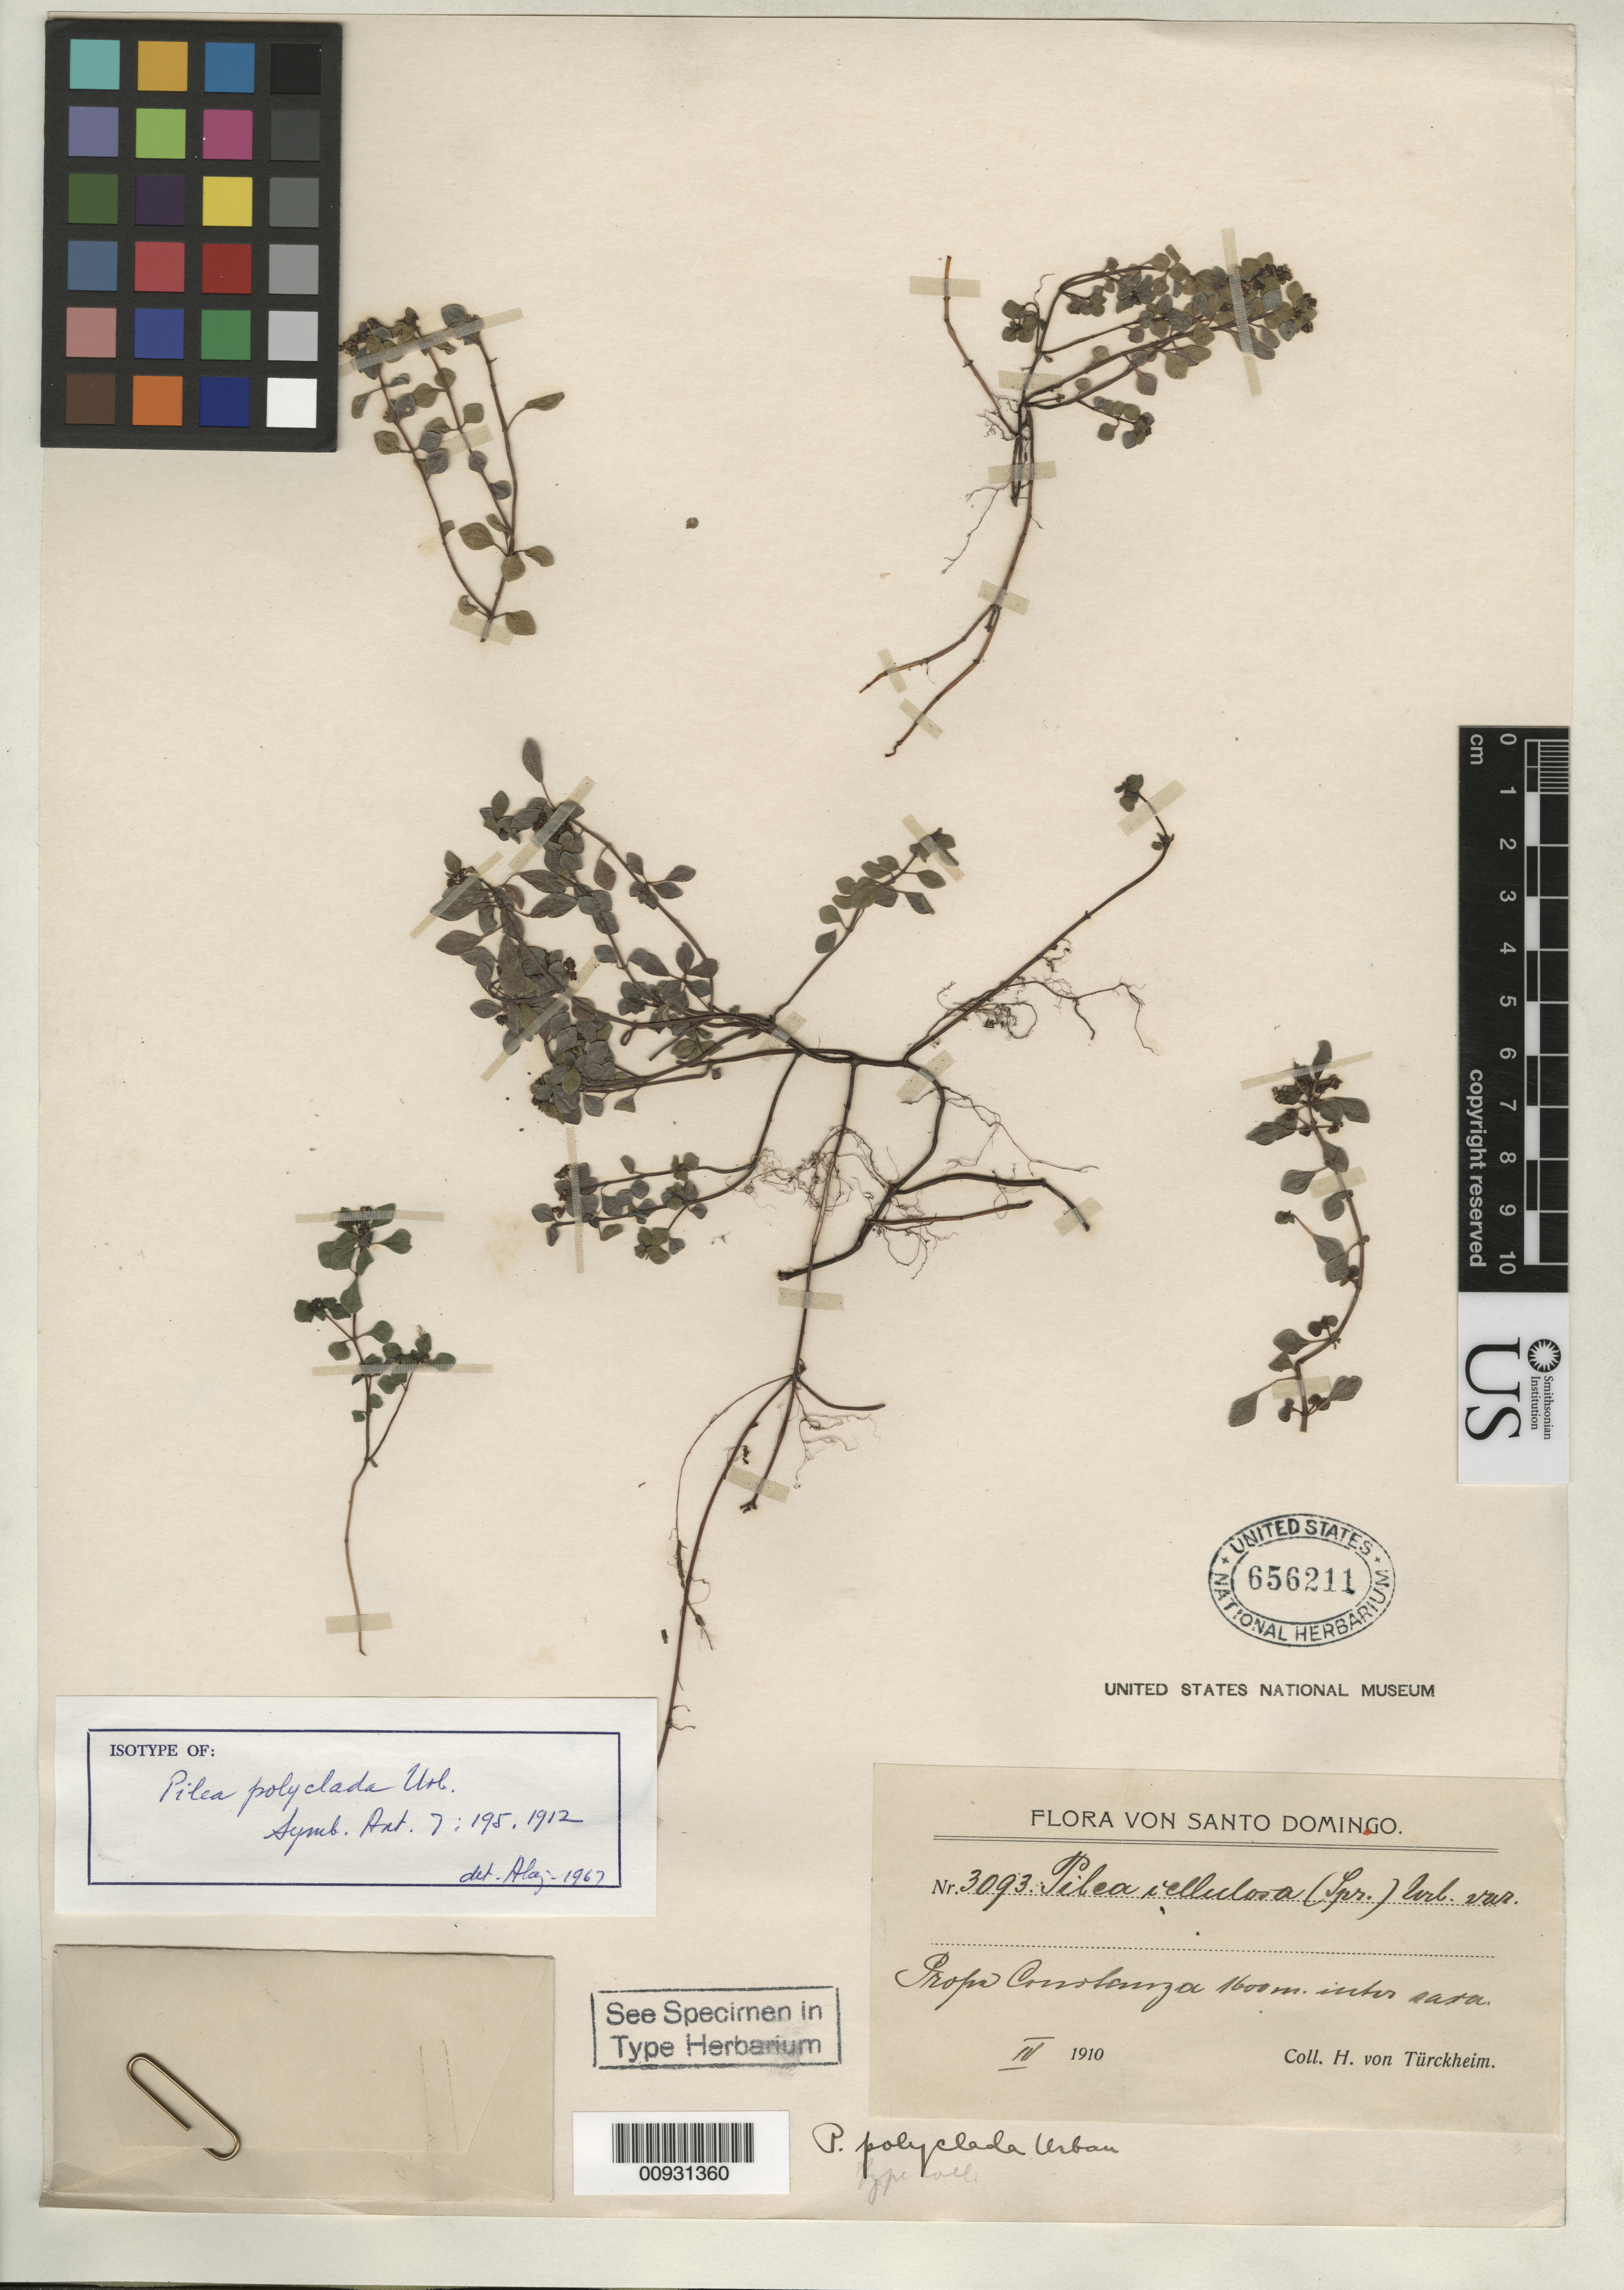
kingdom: Plantae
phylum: Tracheophyta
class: Magnoliopsida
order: Rosales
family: Urticaceae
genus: Pilea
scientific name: Pilea polyclada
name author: Urb.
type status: Syntype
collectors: H. von Türckheim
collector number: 3093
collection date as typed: Apr 1910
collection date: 1910-04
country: Dominican Republic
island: Hispaniola Island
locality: Near Constanza.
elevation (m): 1600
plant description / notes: Protologue cites collections in both April and June.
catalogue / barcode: US 656211